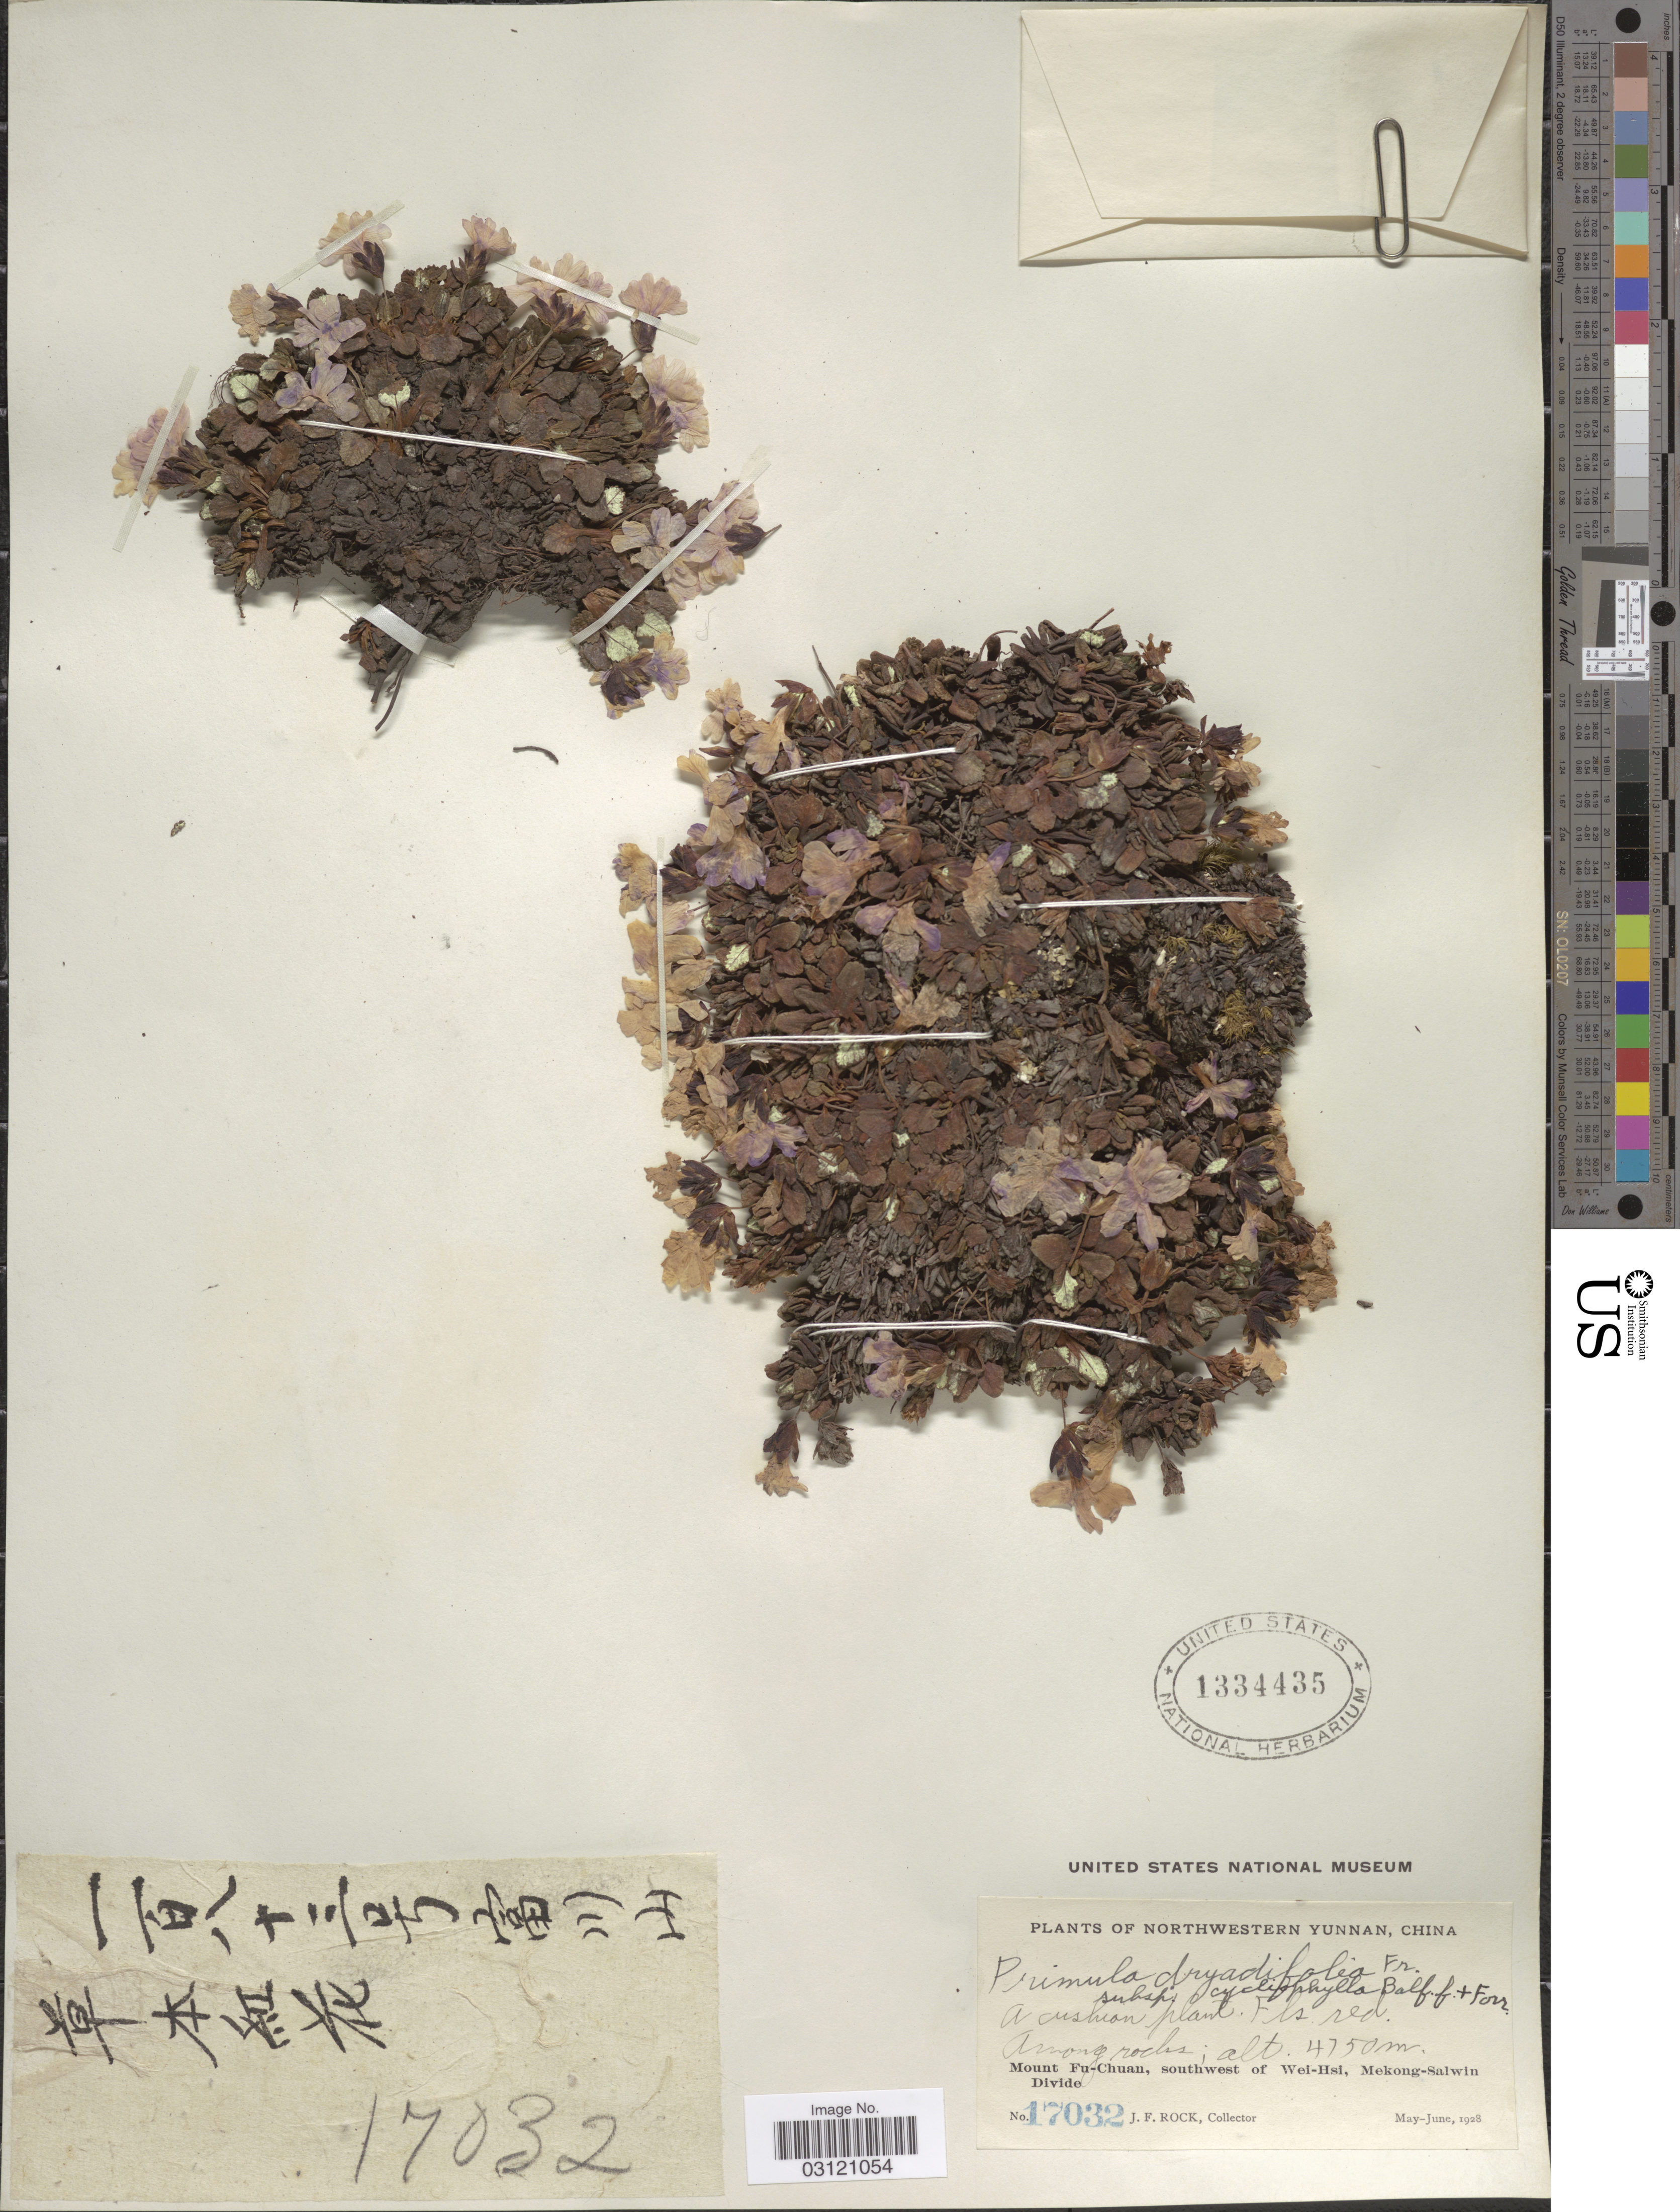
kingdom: Plantae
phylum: Tracheophyta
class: Magnoliopsida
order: Ericales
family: Primulaceae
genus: Primula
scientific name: Primula dryadifolia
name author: Franch.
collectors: J. Rock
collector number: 17032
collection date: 1928-05/1928-06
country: China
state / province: Yunnan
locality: Northwestern Yunnan. Mount Fu-Chuan, southwest of Wei-Hsi, Mekong-Salwin Divide.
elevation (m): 4750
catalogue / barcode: US 1334435